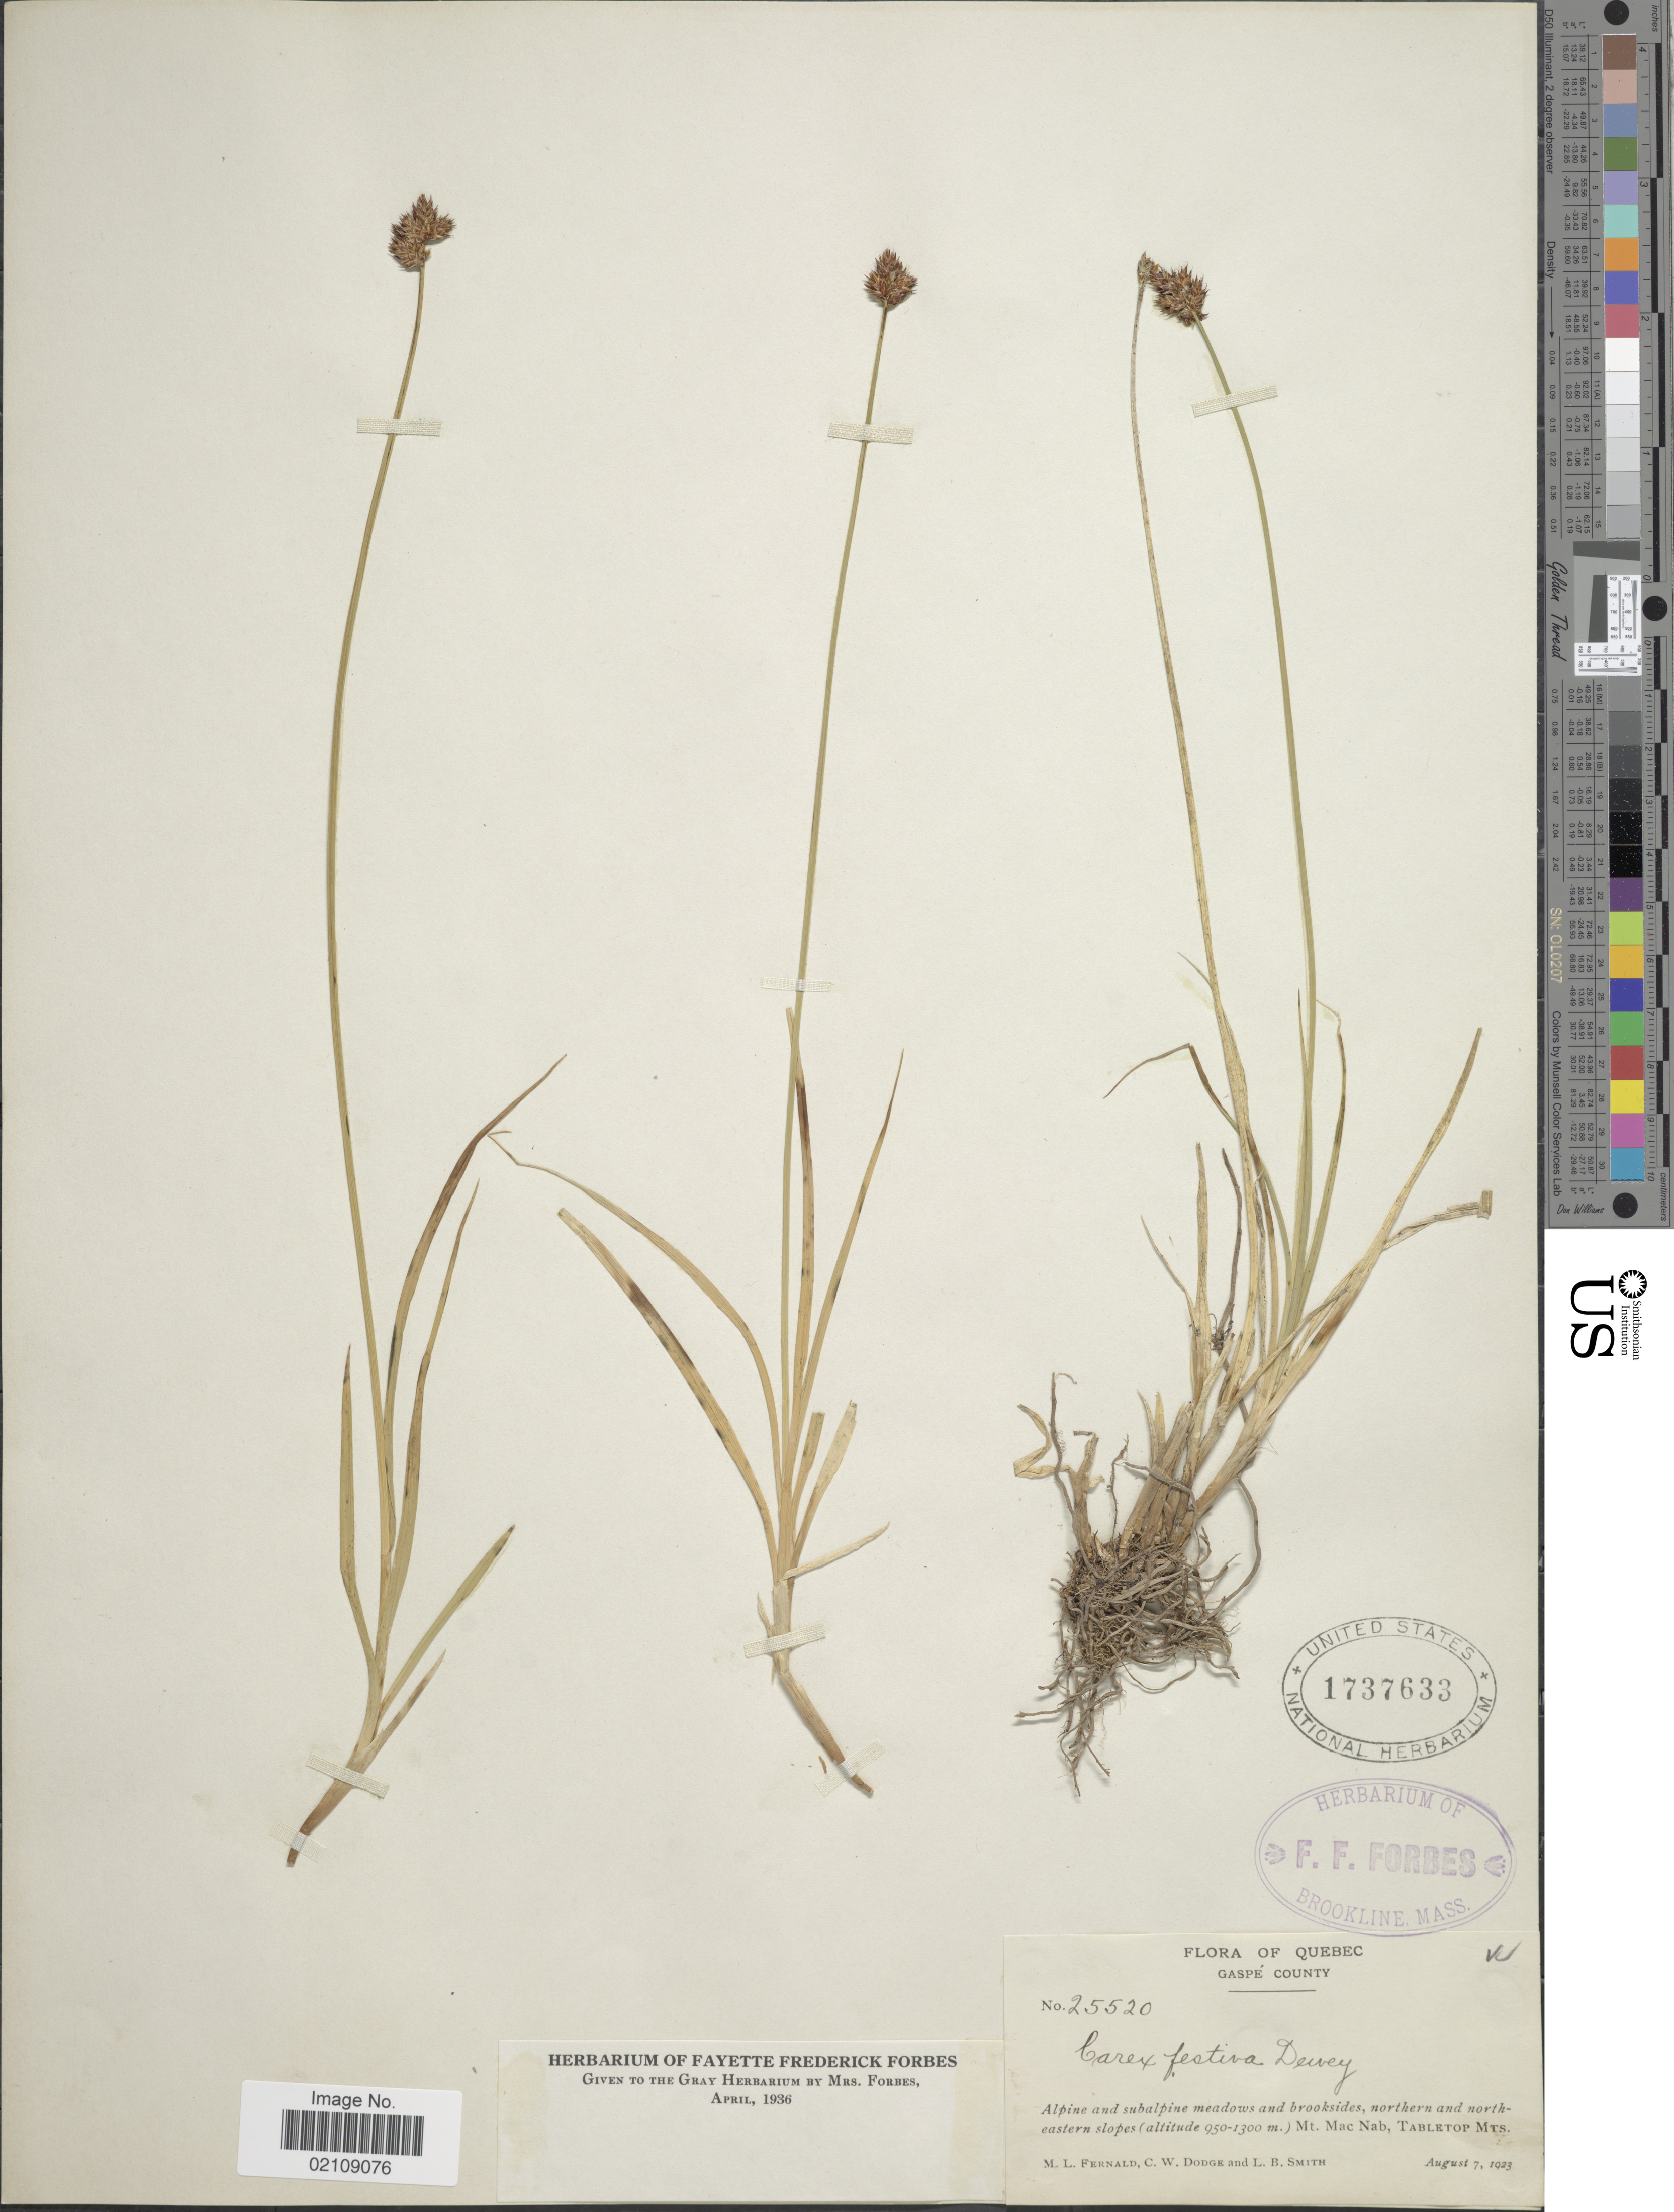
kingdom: Plantae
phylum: Tracheophyta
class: Liliopsida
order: Poales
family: Cyperaceae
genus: Carex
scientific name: Carex macloviana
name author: d'Urv.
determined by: Yen, A. C., (WTU), University of Washington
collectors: M. L. Fernald, C. Dodge & L. Smith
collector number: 25520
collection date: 1923-08-07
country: Canada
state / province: Quebec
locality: Gaspé County. northern and northeastern slopes (Mt. Mac Nab), Tabletop Mts.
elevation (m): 950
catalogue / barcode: US 1737633